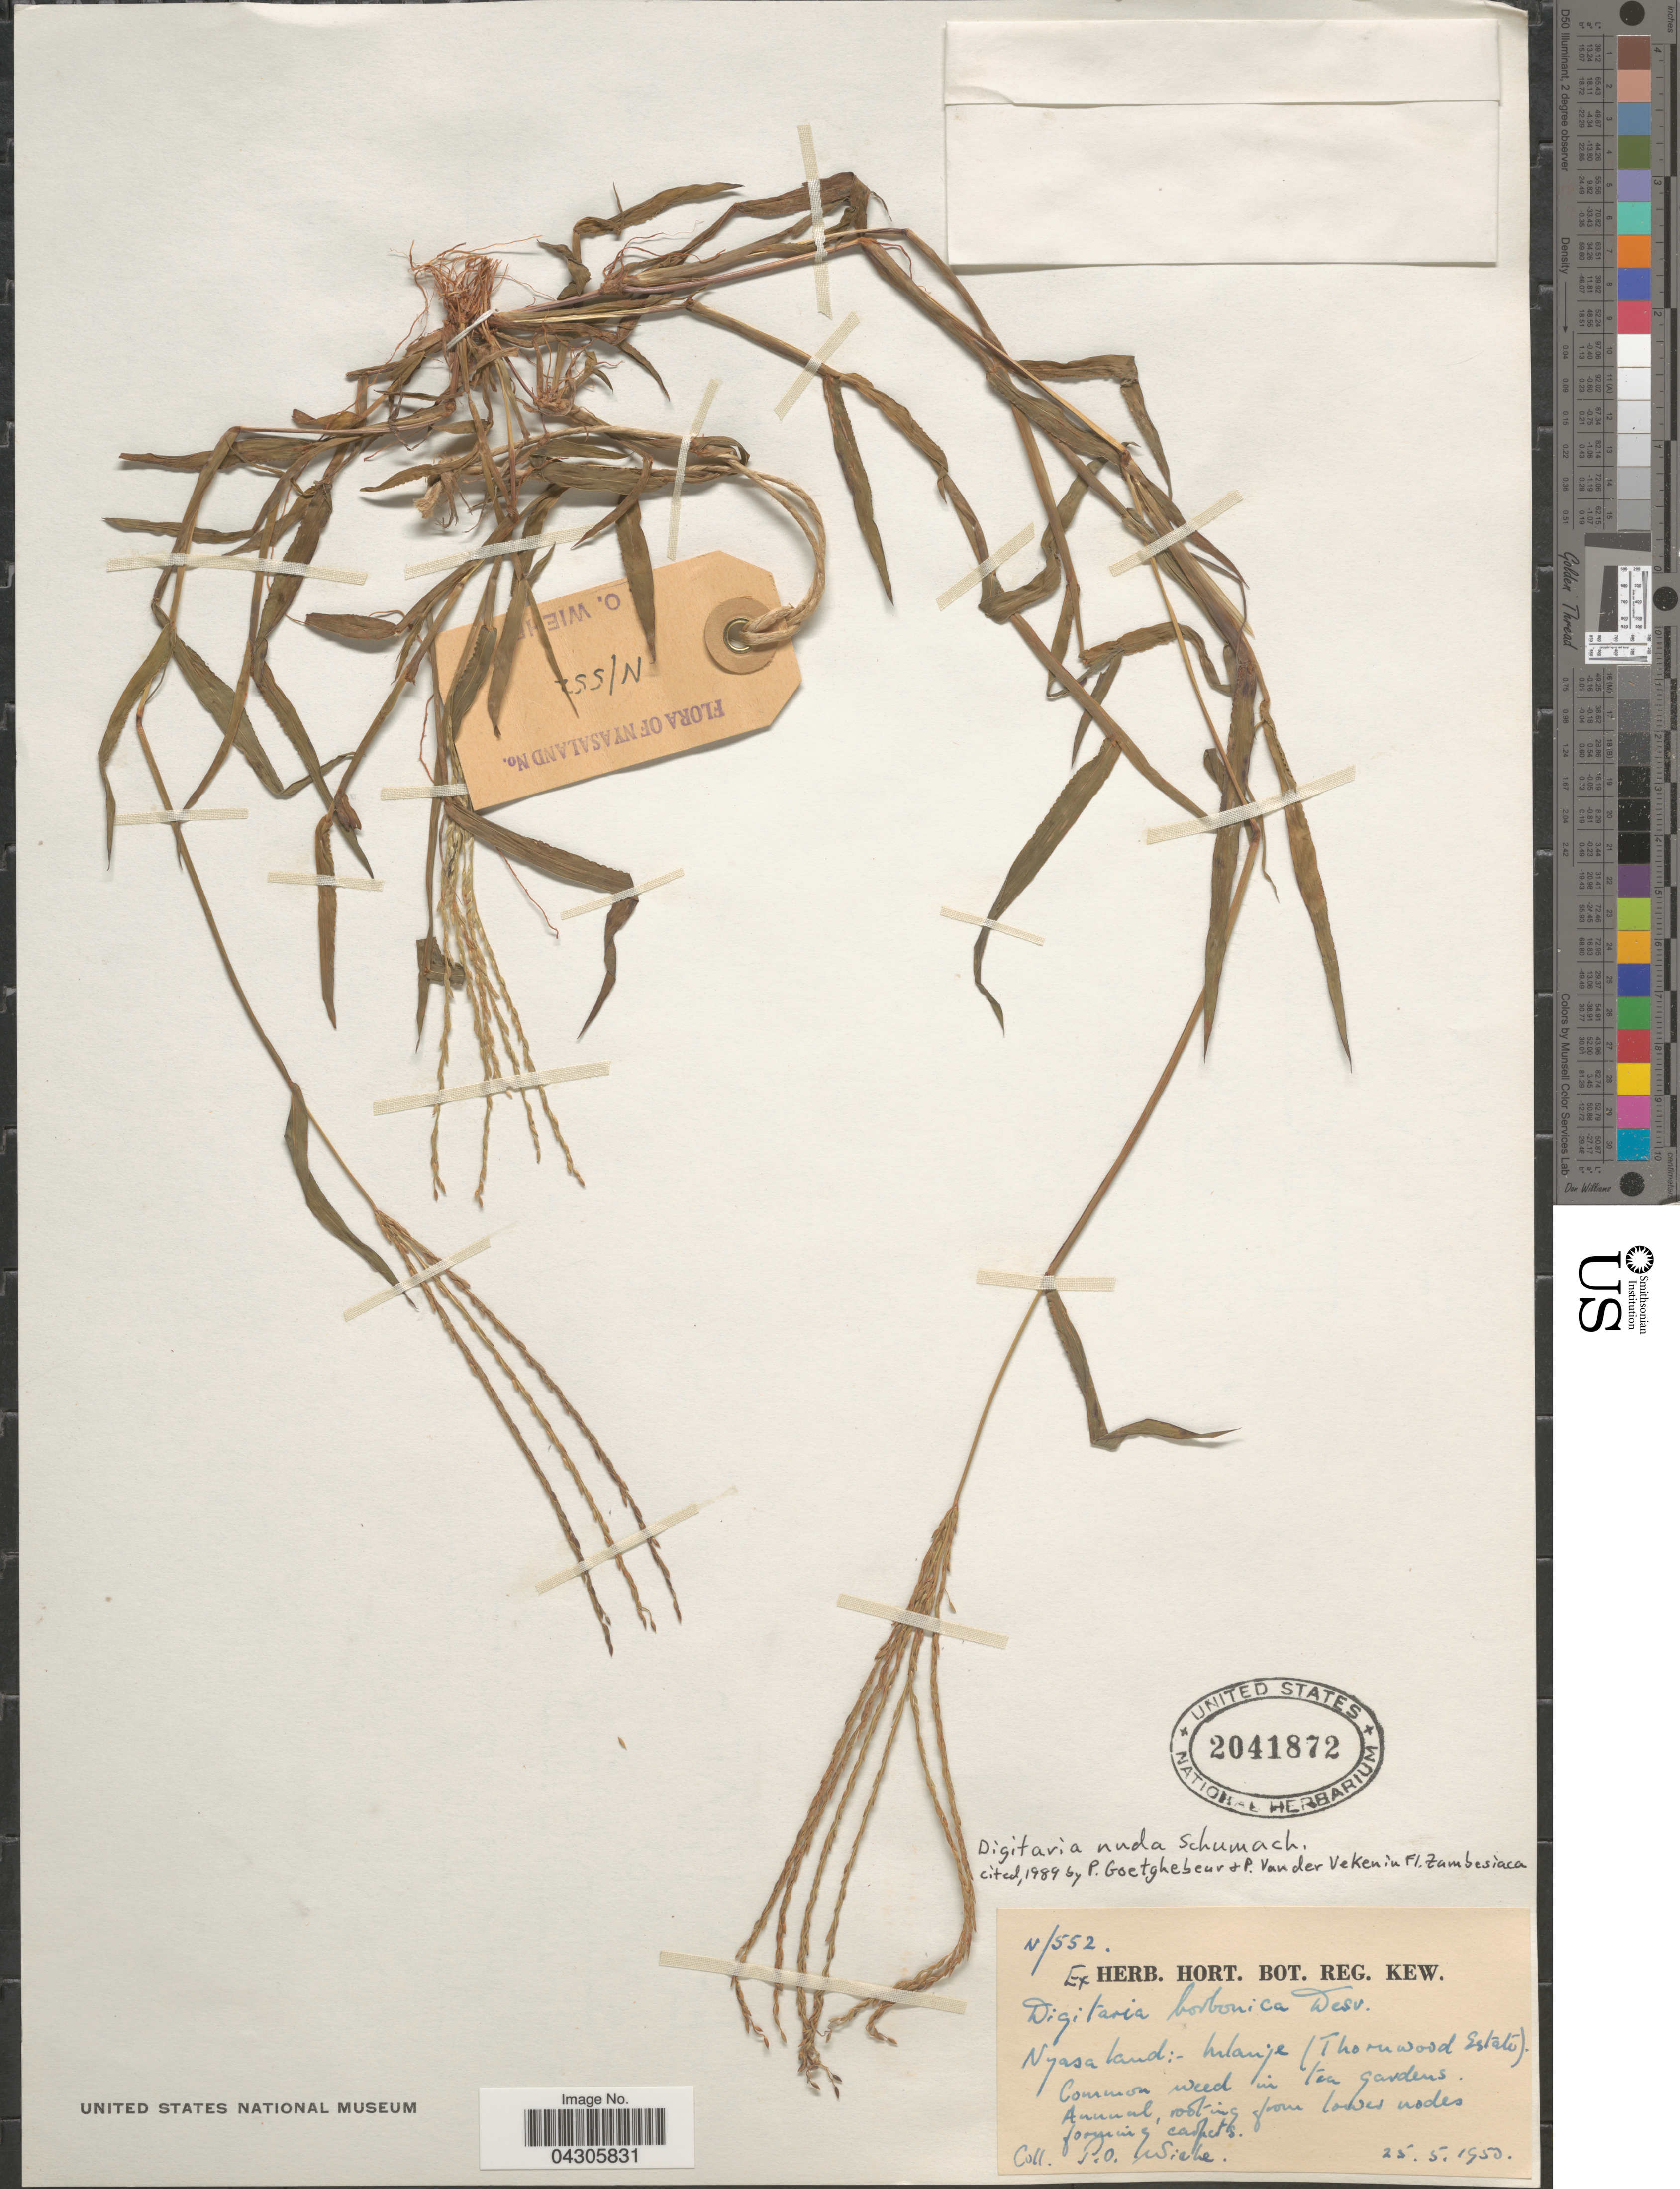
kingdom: Plantae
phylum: Tracheophyta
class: Liliopsida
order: Poales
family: Poaceae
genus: Digitaria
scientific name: Digitaria nuda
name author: Schumach.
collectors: P. Wiehe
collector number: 552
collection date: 1953-05-25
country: Malawi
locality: Nyasaland: -Mlanje (Thornwood Estates).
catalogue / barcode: US 2041872